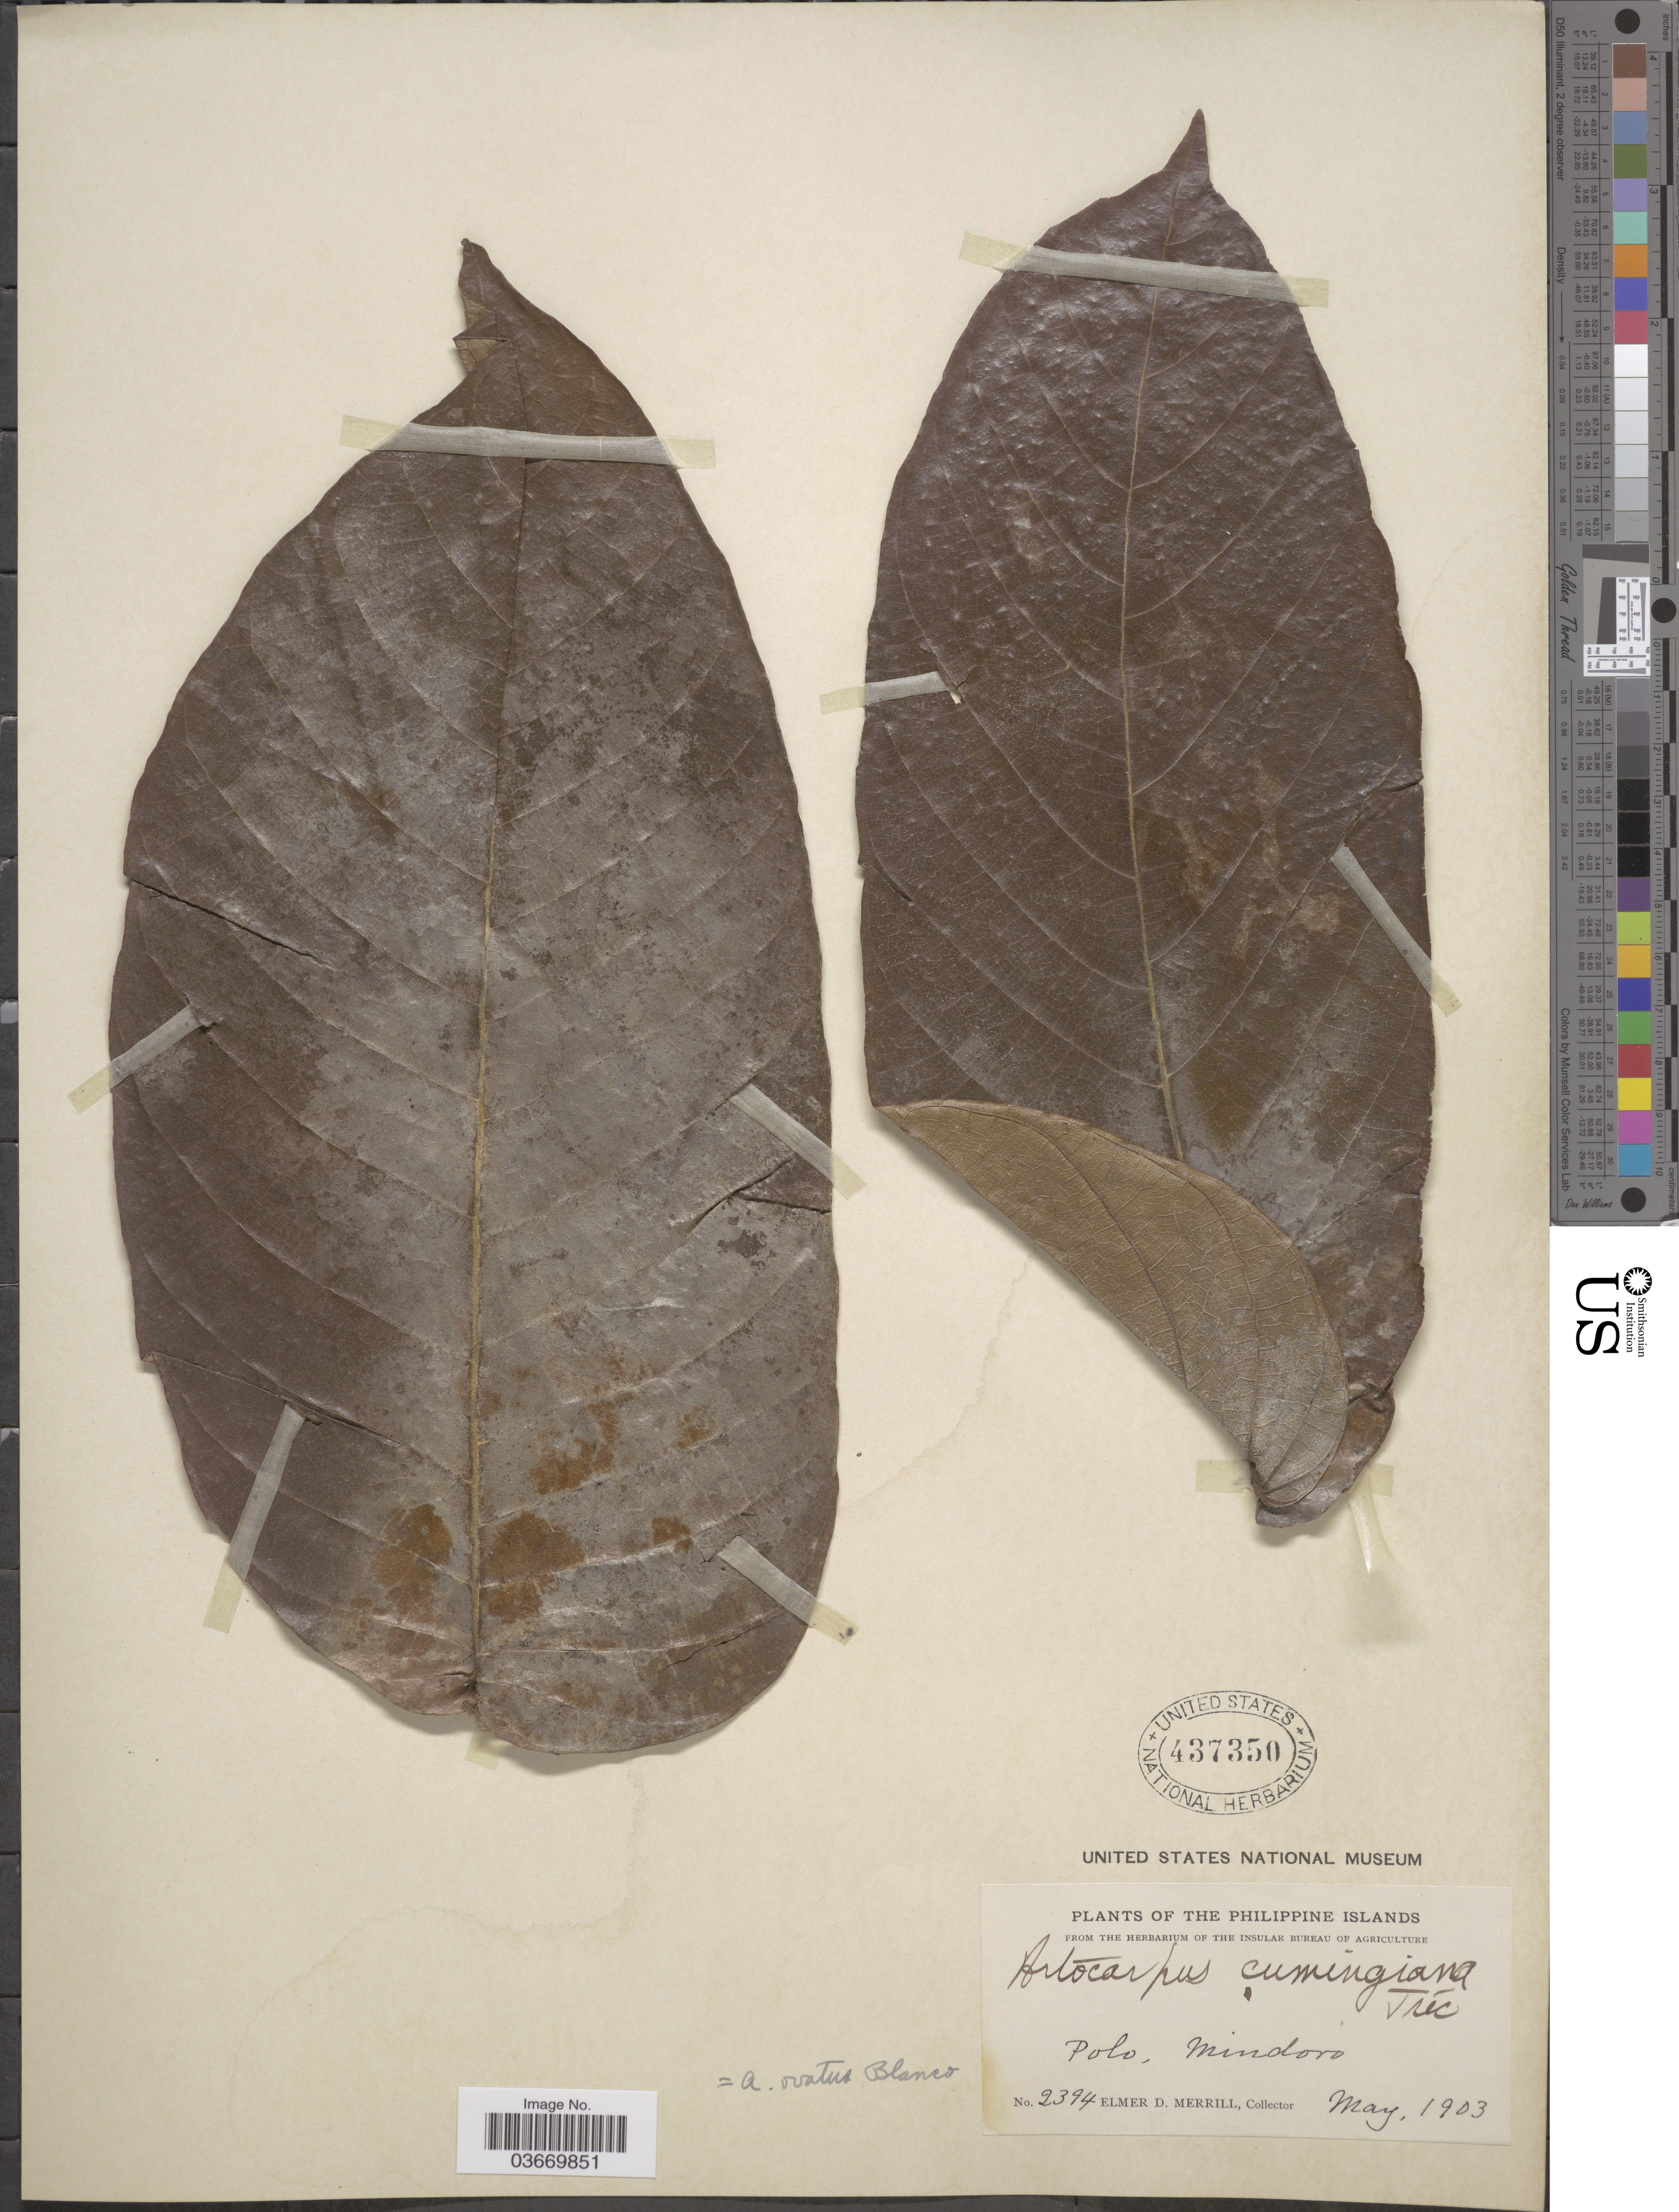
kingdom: Plantae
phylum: Tracheophyta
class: Magnoliopsida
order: Rosales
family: Moraceae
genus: Artocarpus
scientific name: Artocarpus ovatus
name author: Blanco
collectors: E. D. Merrill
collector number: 2394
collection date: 1903-05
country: Philippines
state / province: Mimaropa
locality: The Philippine Islands. Polo, Mindoro.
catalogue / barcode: US 437350